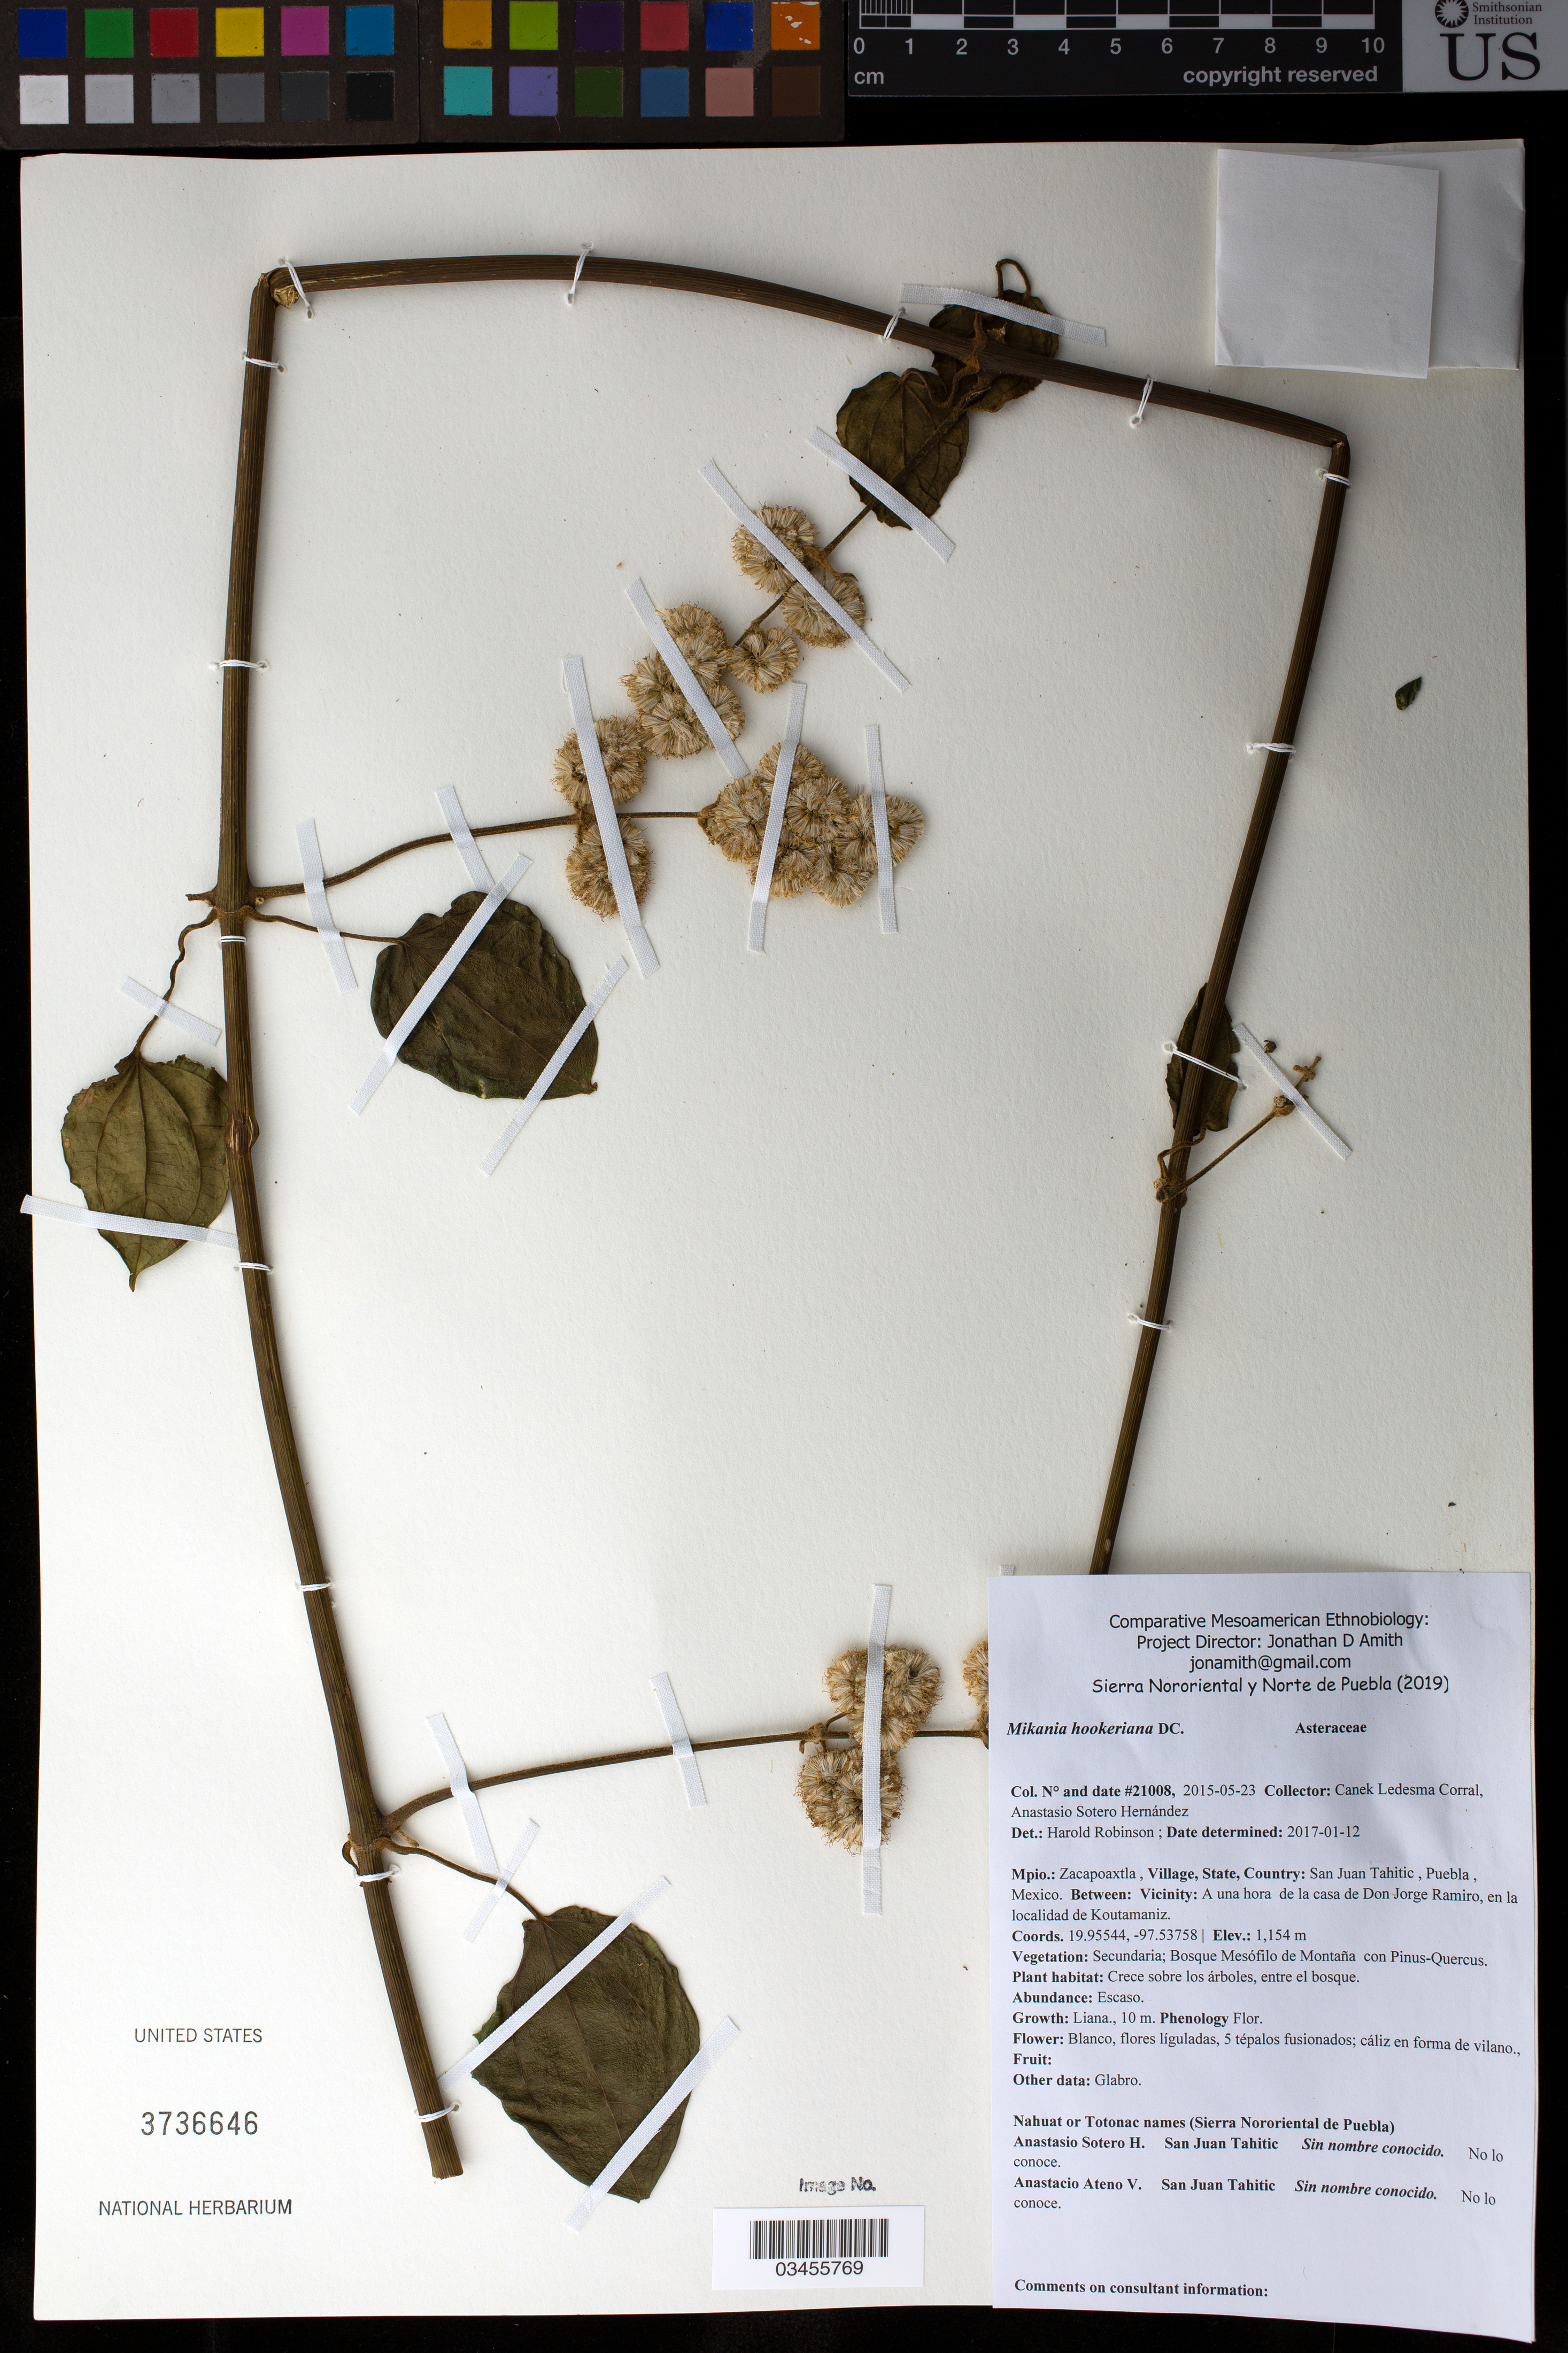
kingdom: Plantae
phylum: Tracheophyta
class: Magnoliopsida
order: Asterales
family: Asteraceae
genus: Mikania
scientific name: Mikania hookeriana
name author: DC.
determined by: Robinson, Harold E., (US)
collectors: Canek Ledesma C. & A. Sotero H.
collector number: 21008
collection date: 2015-05-23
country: México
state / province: Puebla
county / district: Zacapoaxtla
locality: PUEBLO: San Juan Tahitic; LOCALIDAD EXACTA: A una hora de la casa de Don Jorge Ramiro, en la localidad de Koutamaniz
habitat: Bosque mesófilo de montaña con Pinus-Quercus | Crece sobre los árboles, entre el bosque.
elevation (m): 1154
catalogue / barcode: US 3736646